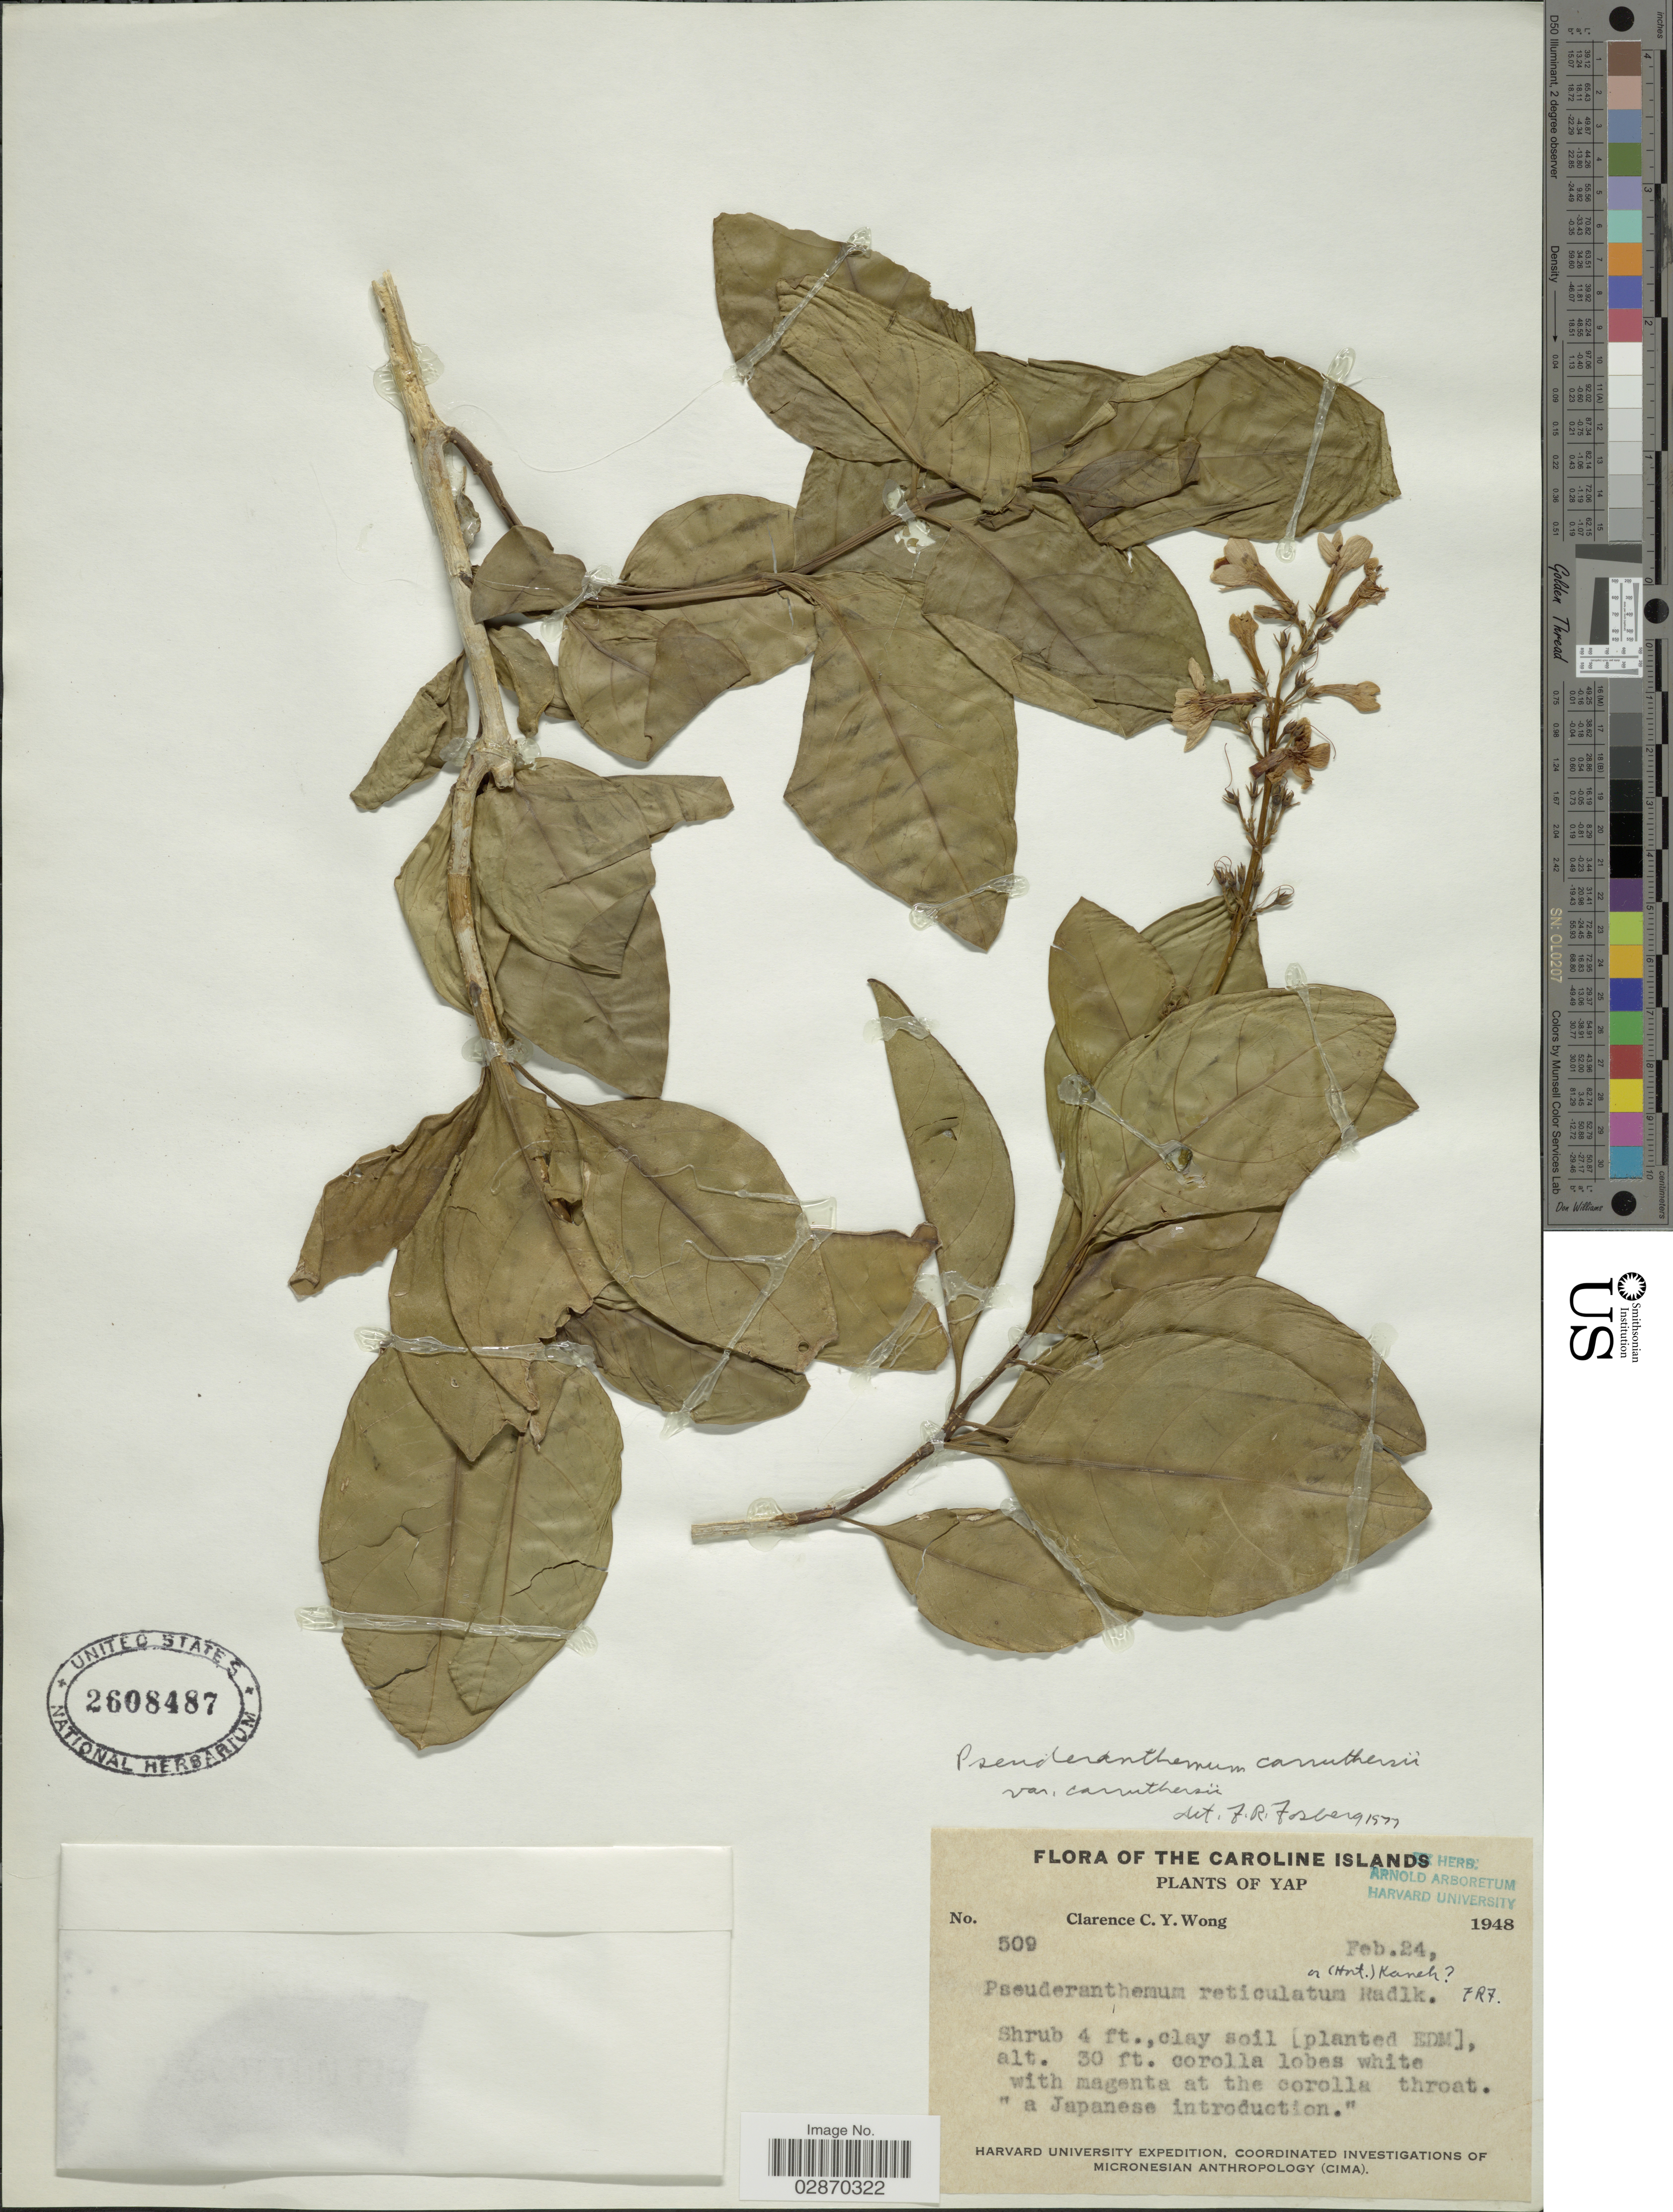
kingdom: Plantae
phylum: Tracheophyta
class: Magnoliopsida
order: Lamiales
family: Acanthaceae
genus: Pseuderanthemum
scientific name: Pseuderanthemum carruthersii var. carruthersii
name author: (Seem.) Guillaumin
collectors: C. Y. C. Wong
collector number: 509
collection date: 1948-02-24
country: Micronesia, Federated States of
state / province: Yap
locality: Caroline Islands.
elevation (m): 9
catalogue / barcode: US 2608487